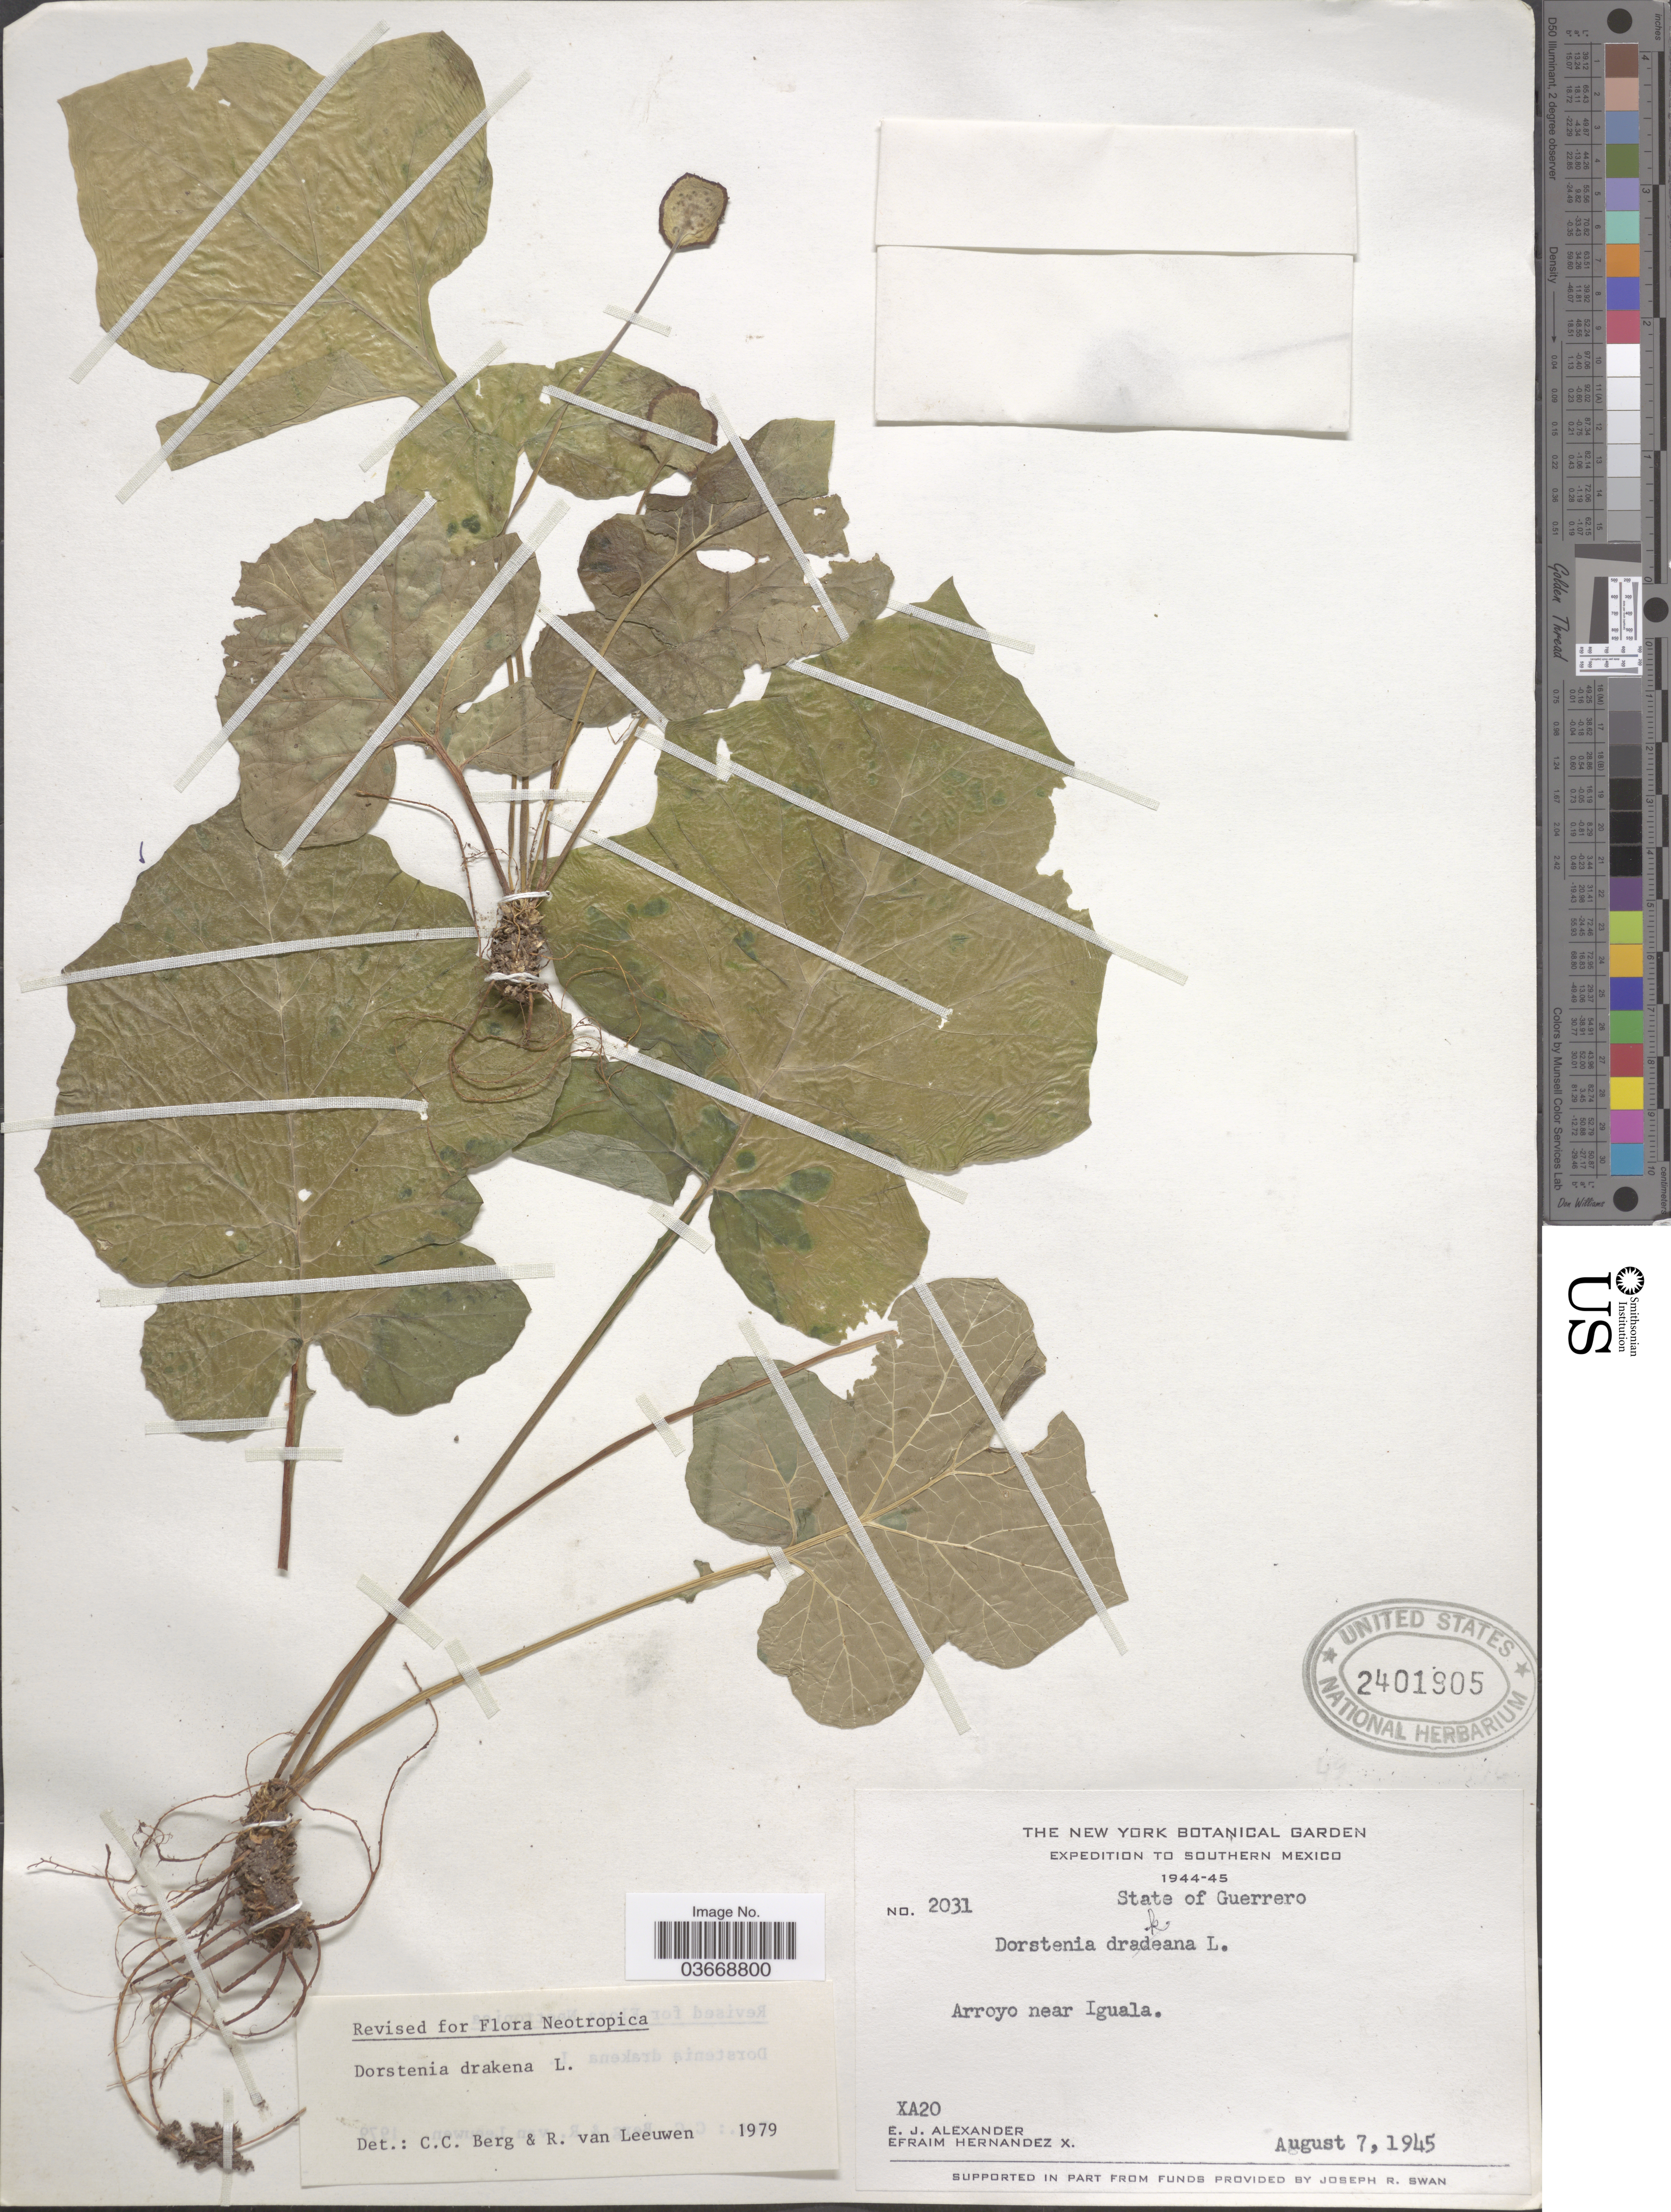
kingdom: Plantae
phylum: Tracheophyta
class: Magnoliopsida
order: Rosales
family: Moraceae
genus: Dorstenia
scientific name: Dorstenia drakena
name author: L.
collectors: E. J. Alexander & E. Hernandez X.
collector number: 2031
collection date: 1945-08-07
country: Mexico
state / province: Guerrero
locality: Southern Mexico. Arroyo near Iguala.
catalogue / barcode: US 2401905